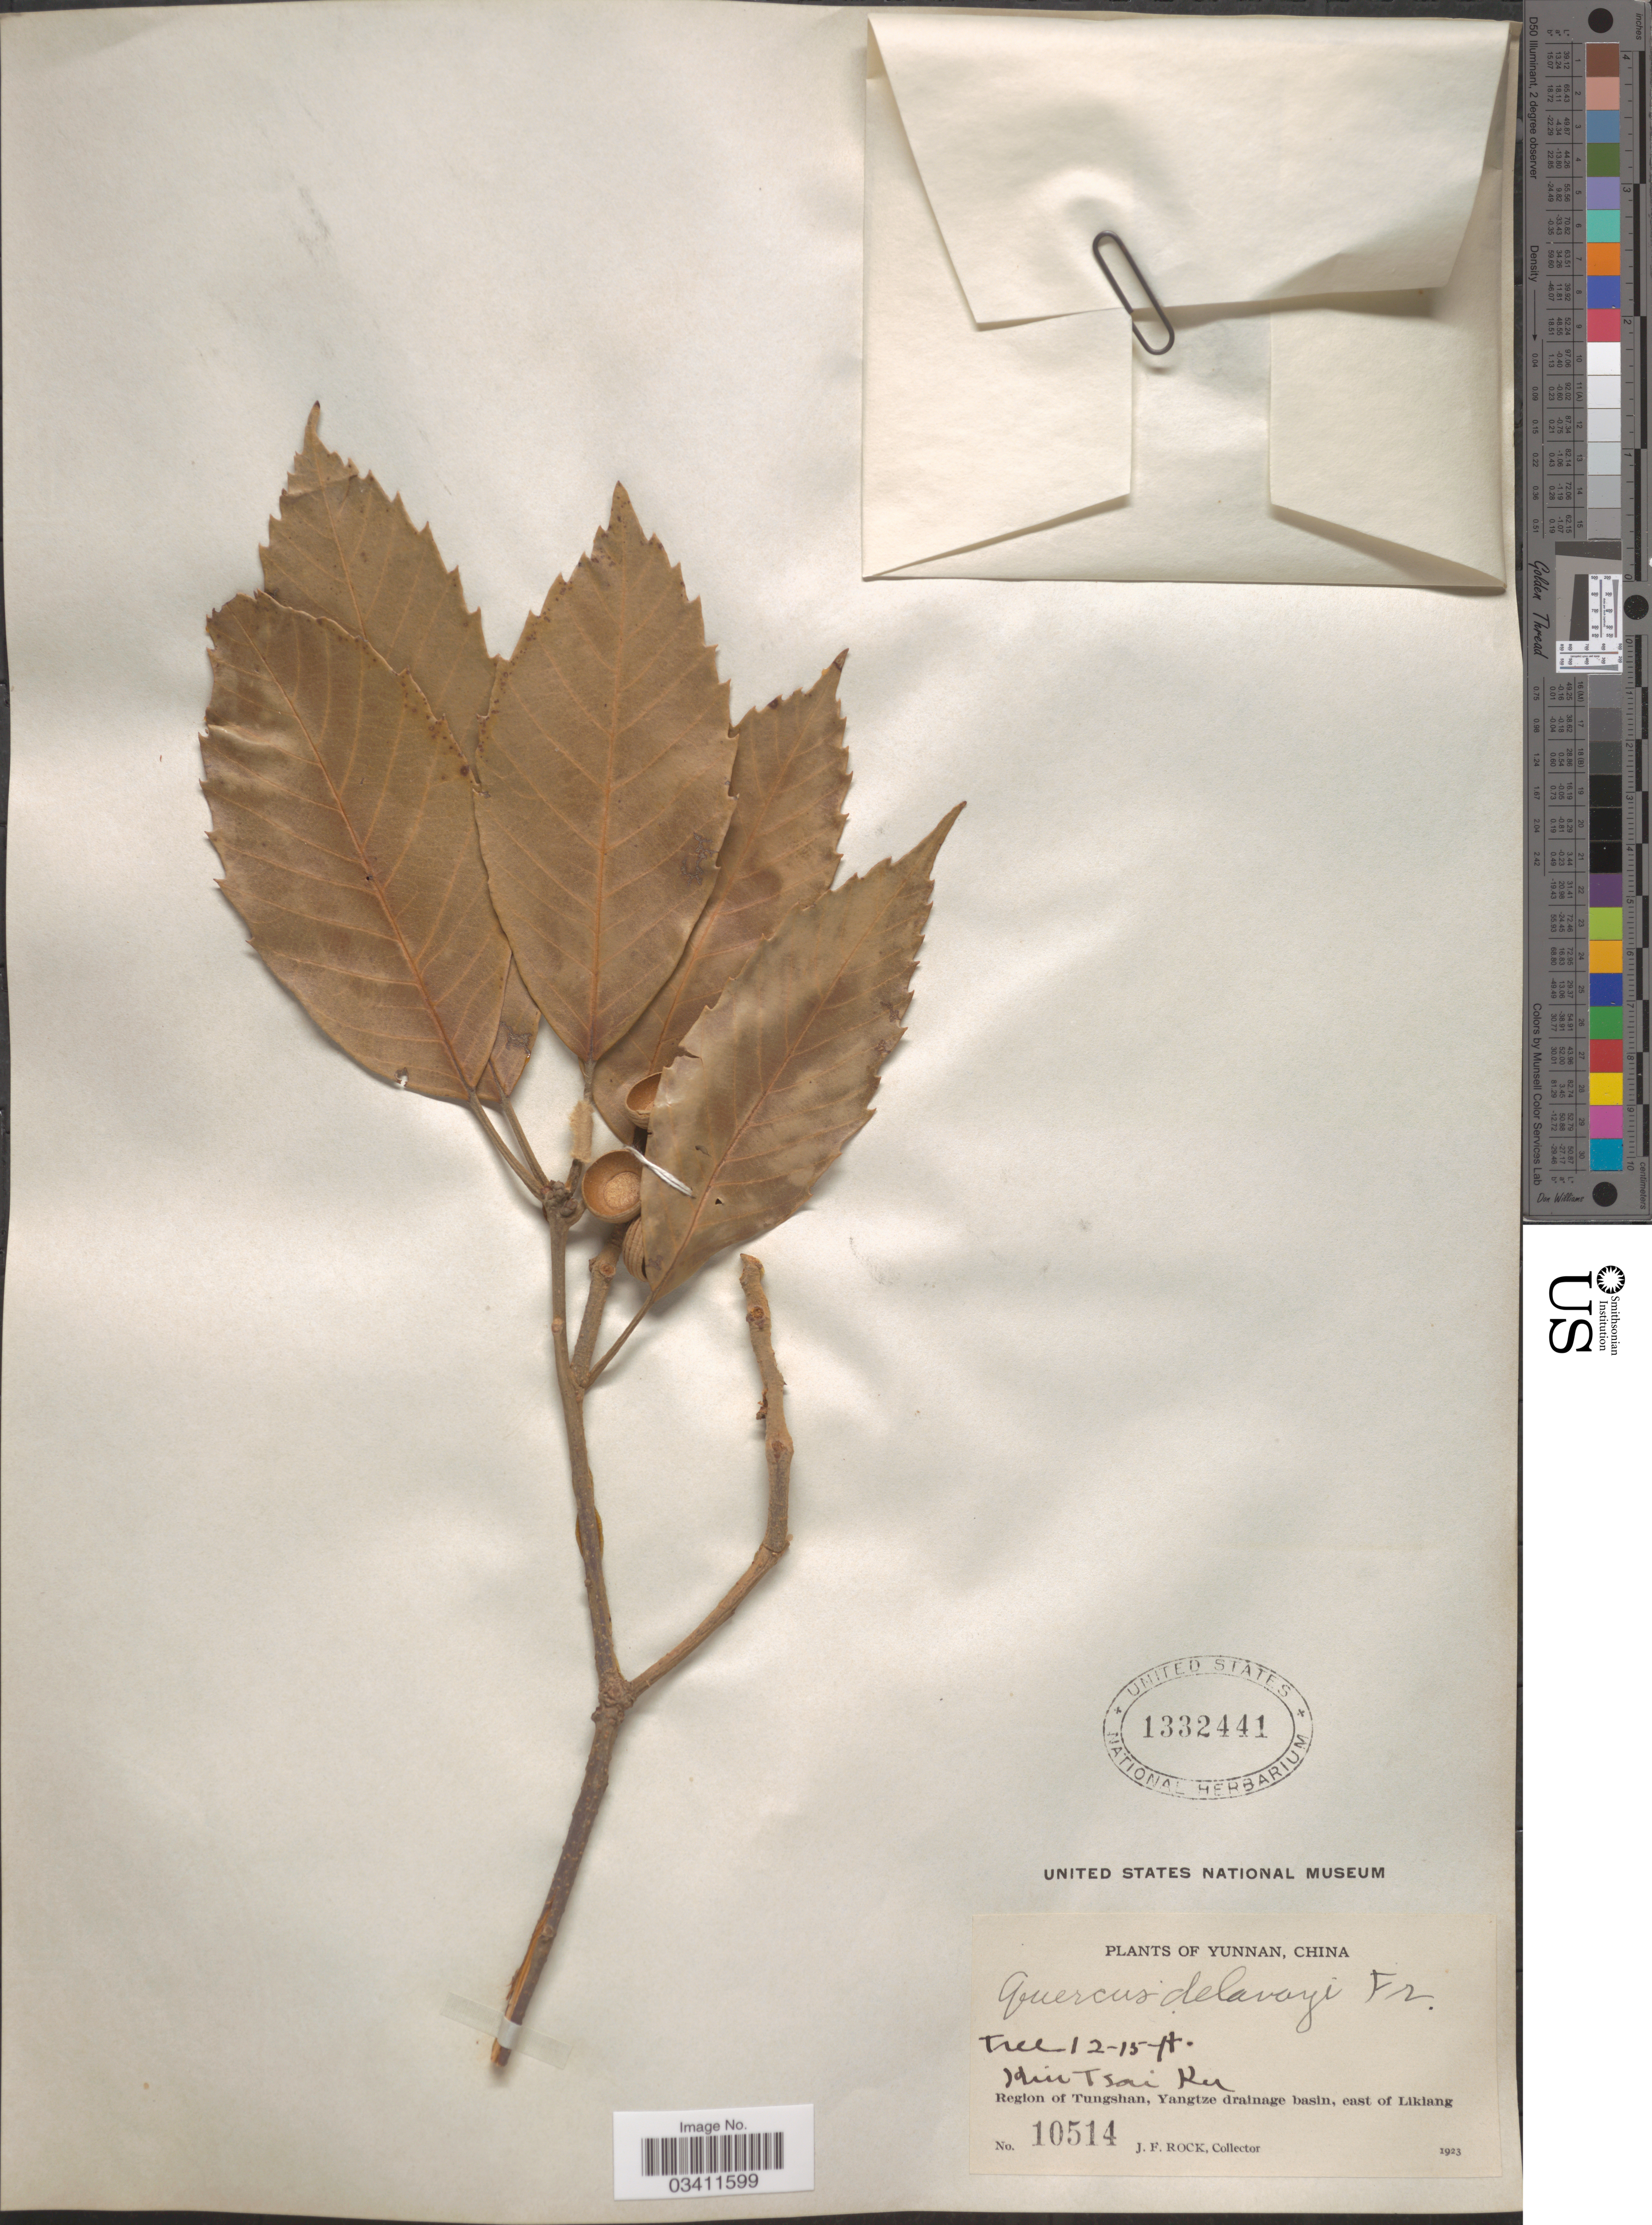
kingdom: Plantae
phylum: Tracheophyta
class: Magnoliopsida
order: Fagales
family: Fagaceae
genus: Quercus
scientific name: Quercus delavayi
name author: Franch.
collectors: J. Rock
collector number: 10514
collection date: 1923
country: China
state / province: Yunnan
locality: Kiu Tsai Ku. Region of Tungshan, Yangtze drainage basin, east of Likiang.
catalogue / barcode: US 1332441